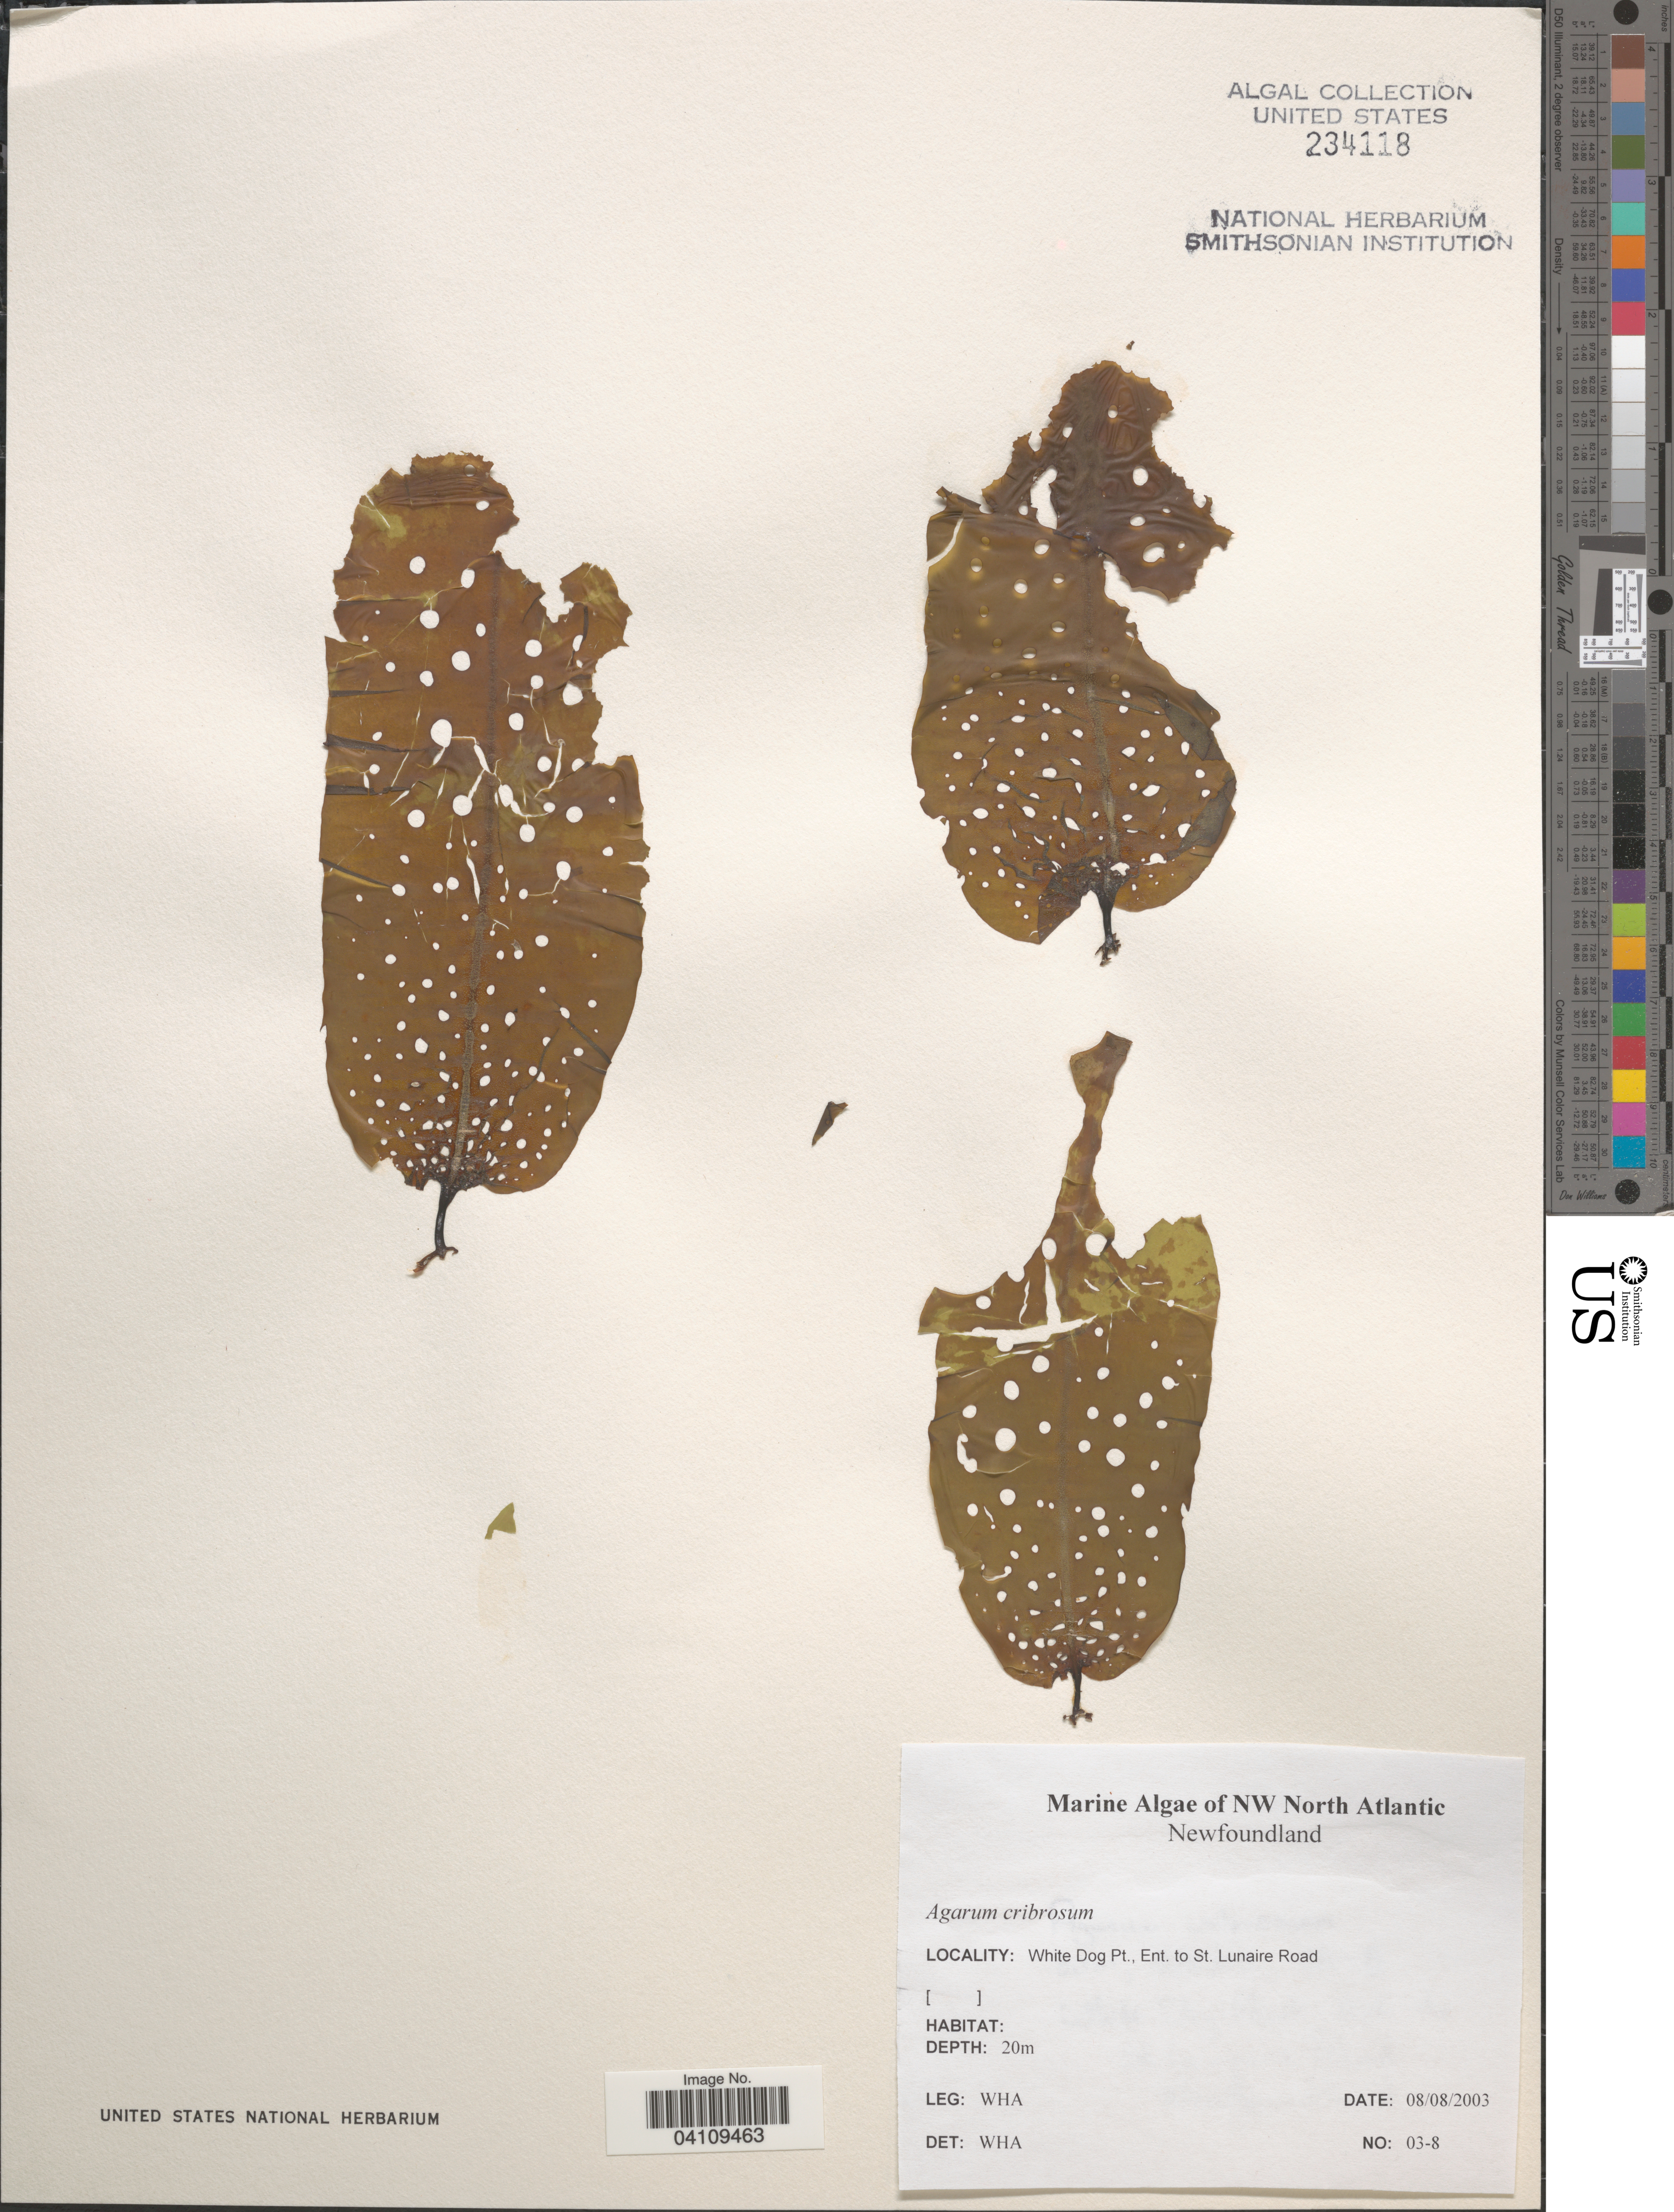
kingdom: Chromista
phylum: Ochrophyta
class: Phaeophyceae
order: Laminariales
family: Costariaceae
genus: Agarum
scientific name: Agarum clathratum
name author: Dumortier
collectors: W. H. Adey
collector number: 03-8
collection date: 2003-08-08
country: Canada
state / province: Newfoundland and Labrador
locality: NW North Atlantic. White Dog Pt., Ent. to St. Lunaire Road.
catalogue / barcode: US 234118